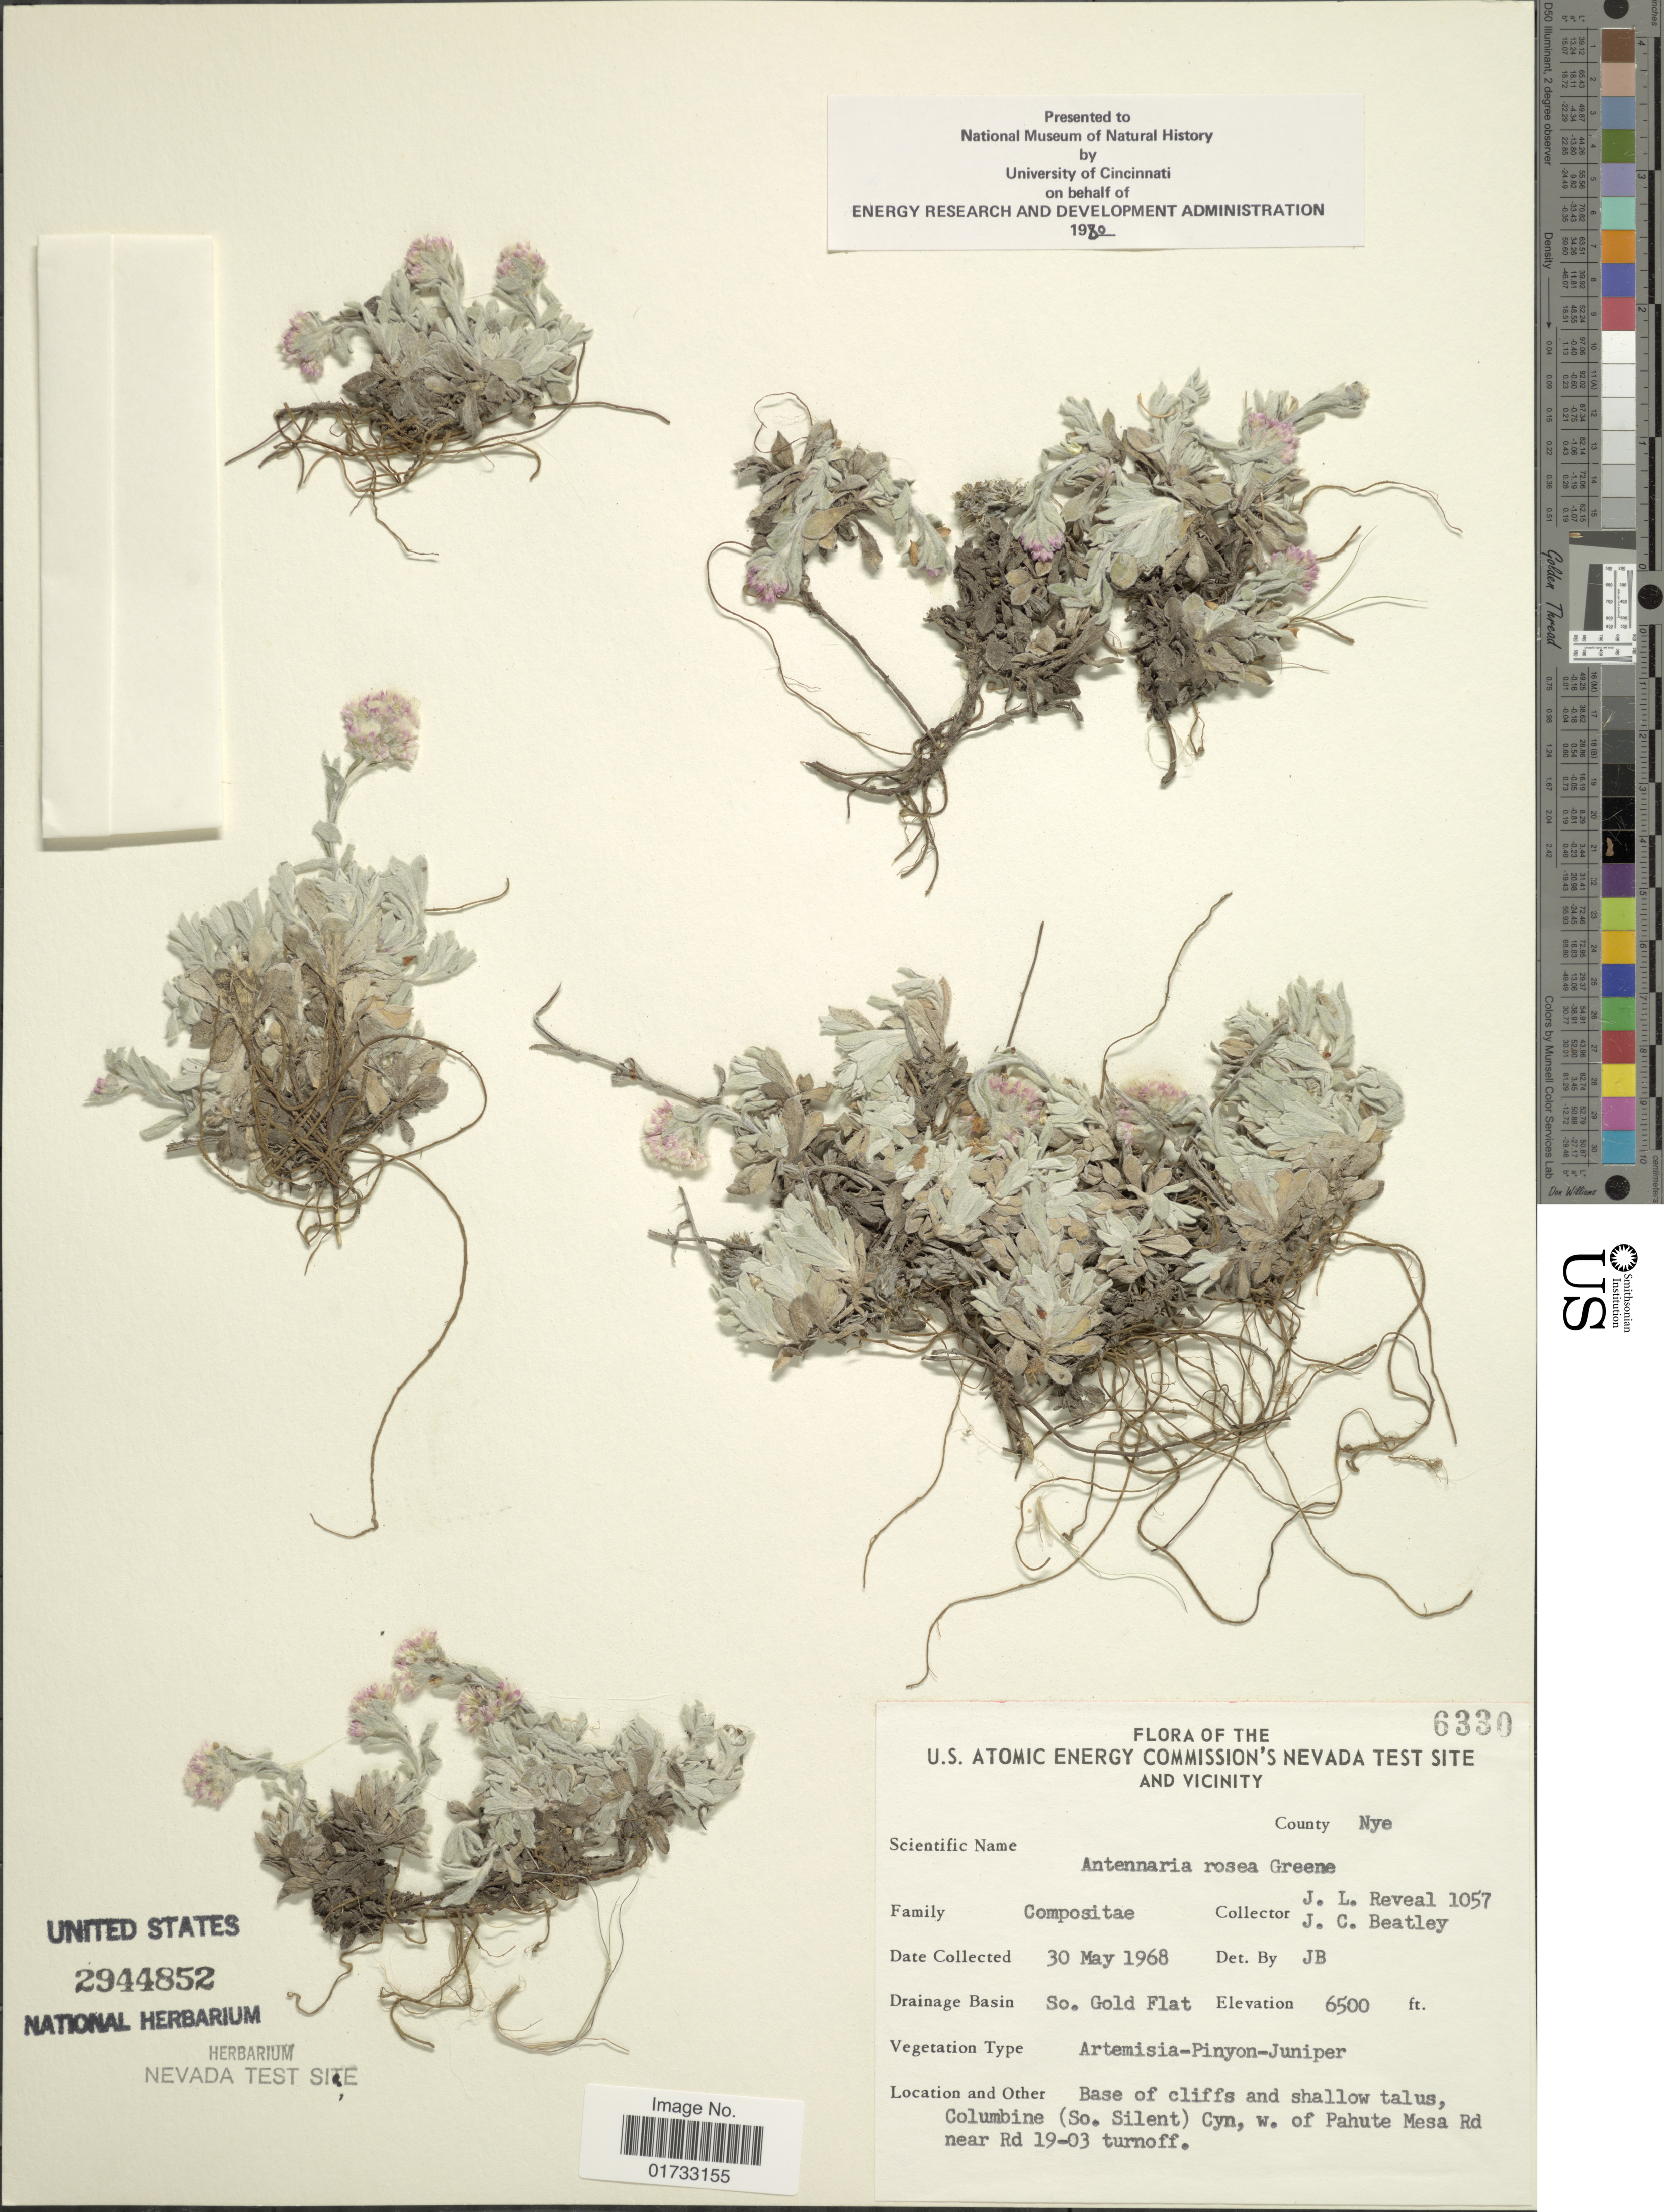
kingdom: Plantae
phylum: Tracheophyta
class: Magnoliopsida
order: Asterales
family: Asteraceae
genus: Antennaria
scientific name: Antennaria rosea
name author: Greene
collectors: J. L. Reveal & J. C. Beatley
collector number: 6330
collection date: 1968-05-30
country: United States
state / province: Nevada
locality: U.S. Atomic Energy Commision's Nevada Test Site and Vicinity, So. Gold Flat, base of cliffs and shallow talus, Columbine (So. Silent) Cyn, w. of Pahute Mesa Rd., near Rd 19-03 turnoff, County Nye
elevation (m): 1981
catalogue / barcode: US 2944852